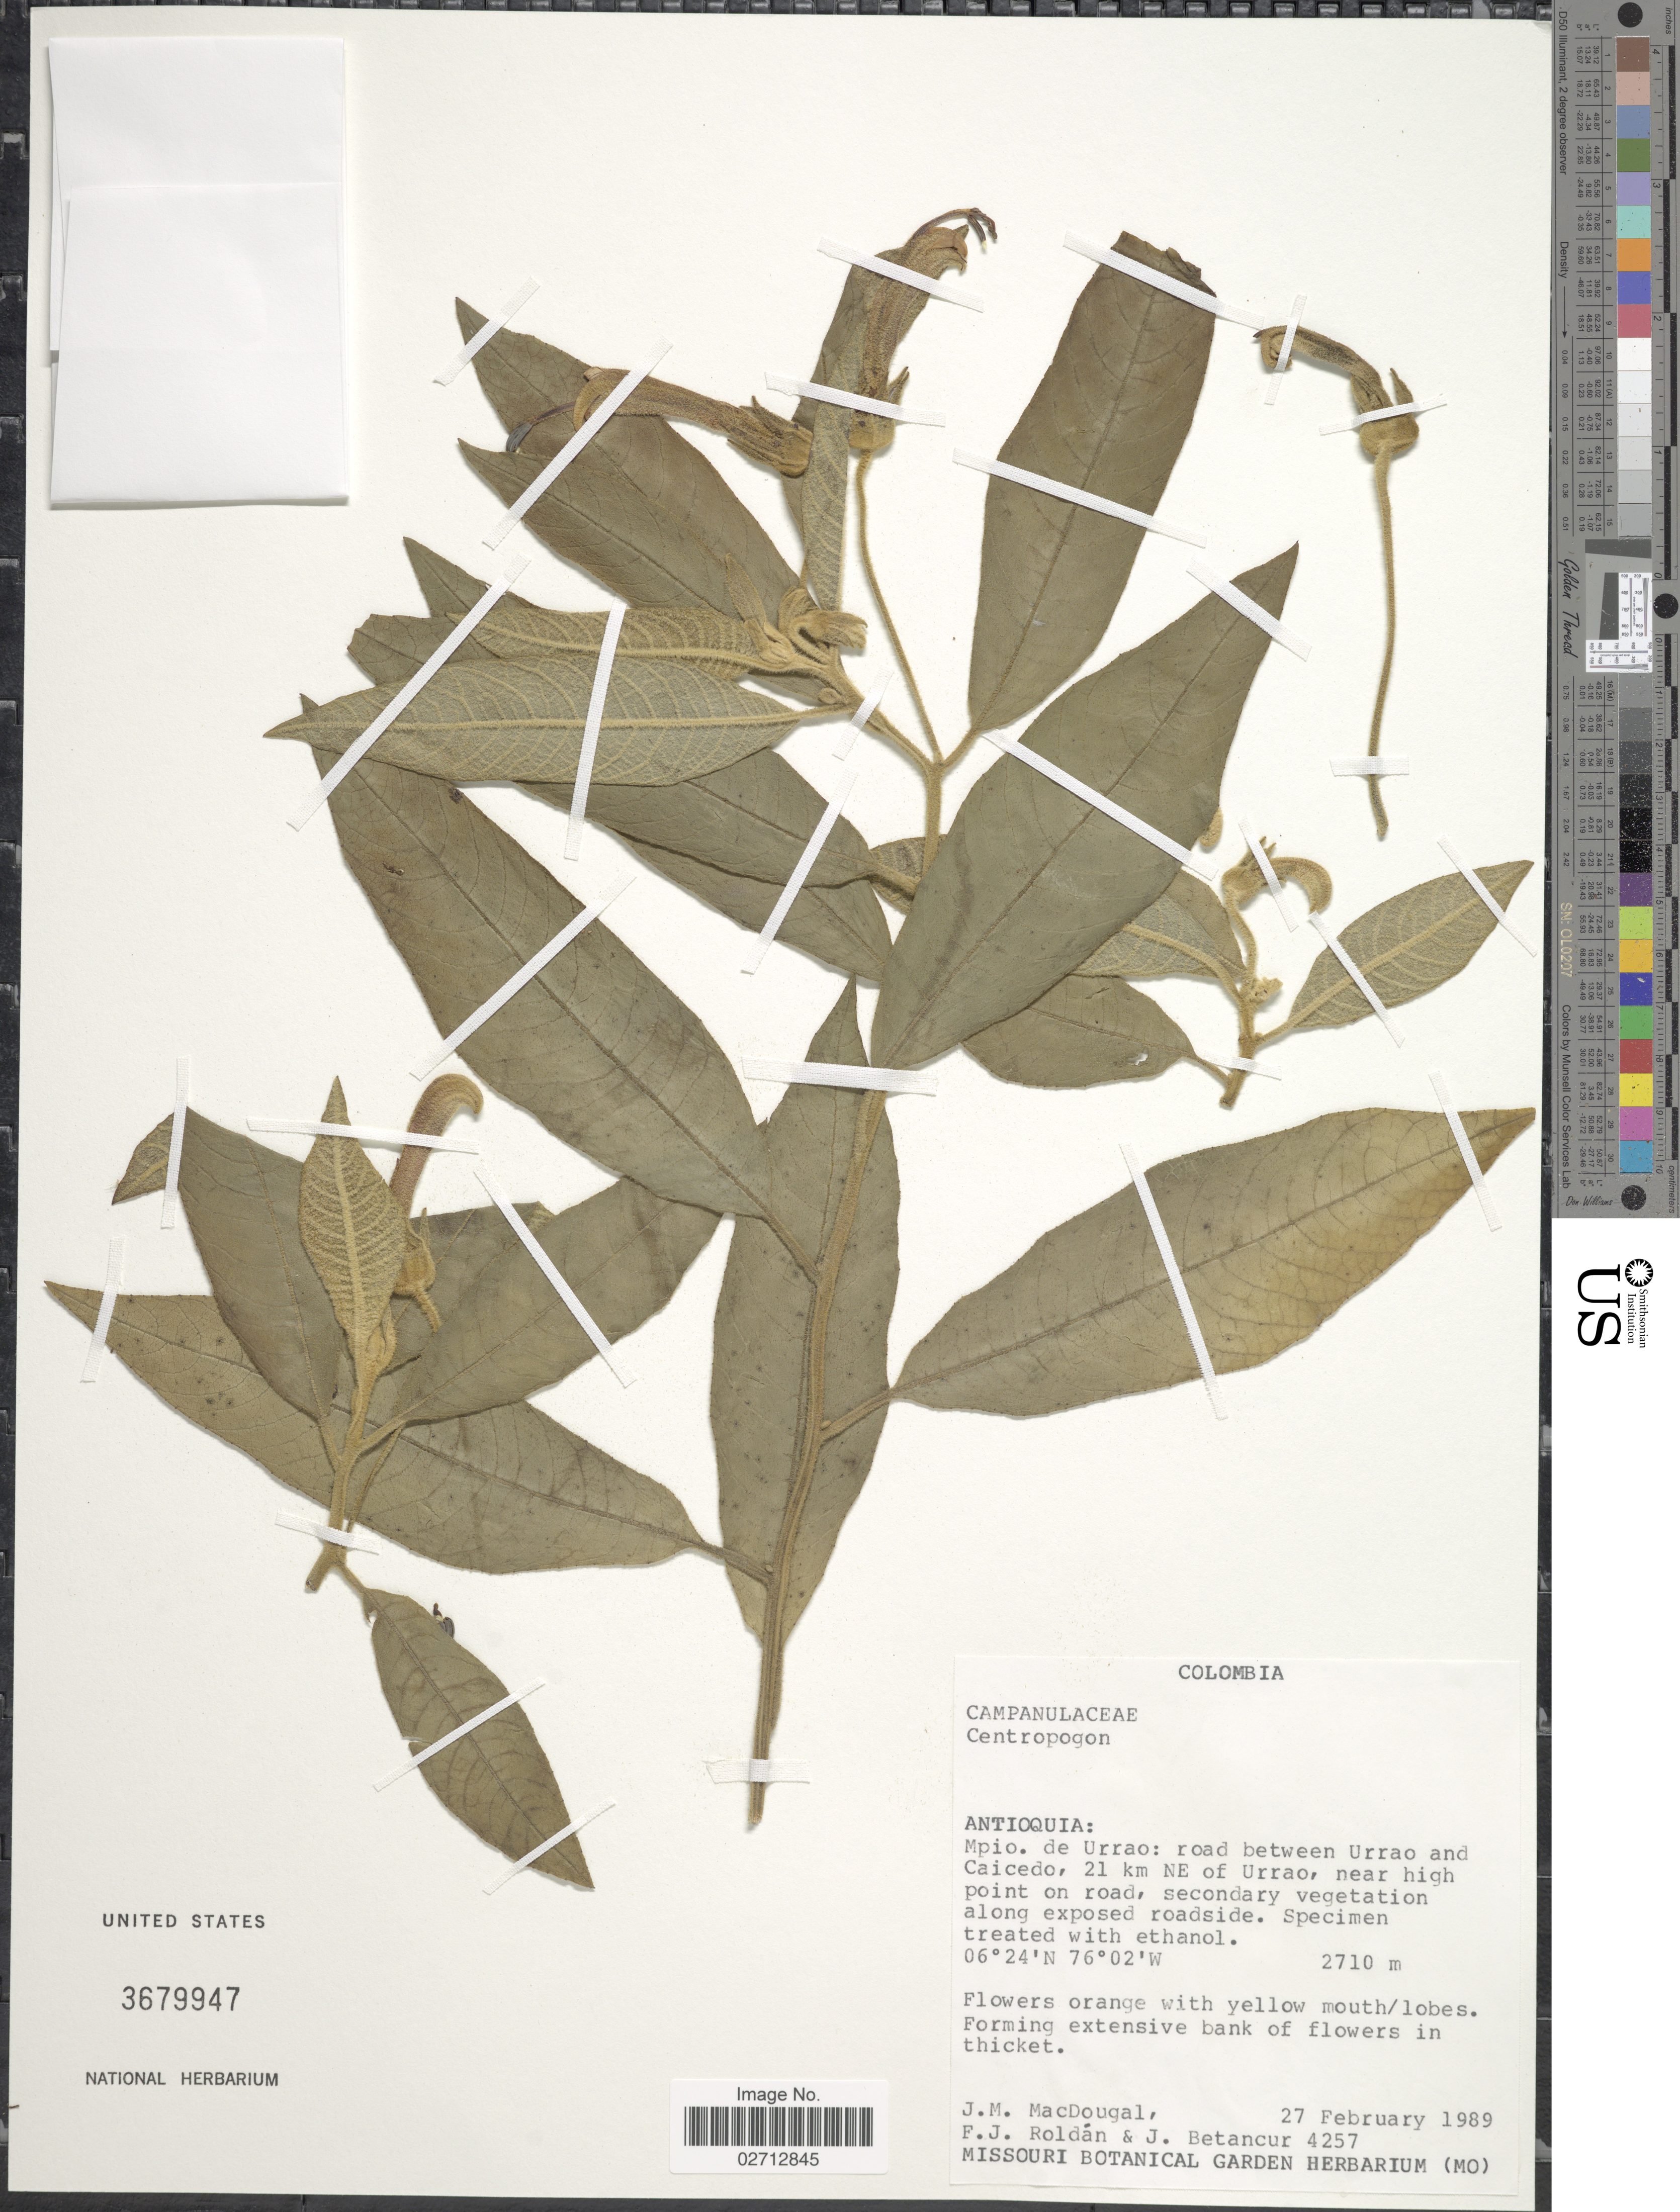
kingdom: Plantae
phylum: Tracheophyta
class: Magnoliopsida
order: Asterales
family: Campanulaceae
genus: Centropogon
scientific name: Centropogon sp.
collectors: J. M. MacDougal, F. J. Roldán & J. Betancur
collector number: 4257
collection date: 1989-02-27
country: Colombia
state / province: Antioquia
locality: Mpio. de Urrao: road between Urrao and Caicedo, 21 km NE of Urrao, near high point on road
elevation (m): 2710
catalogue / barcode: US 3679947